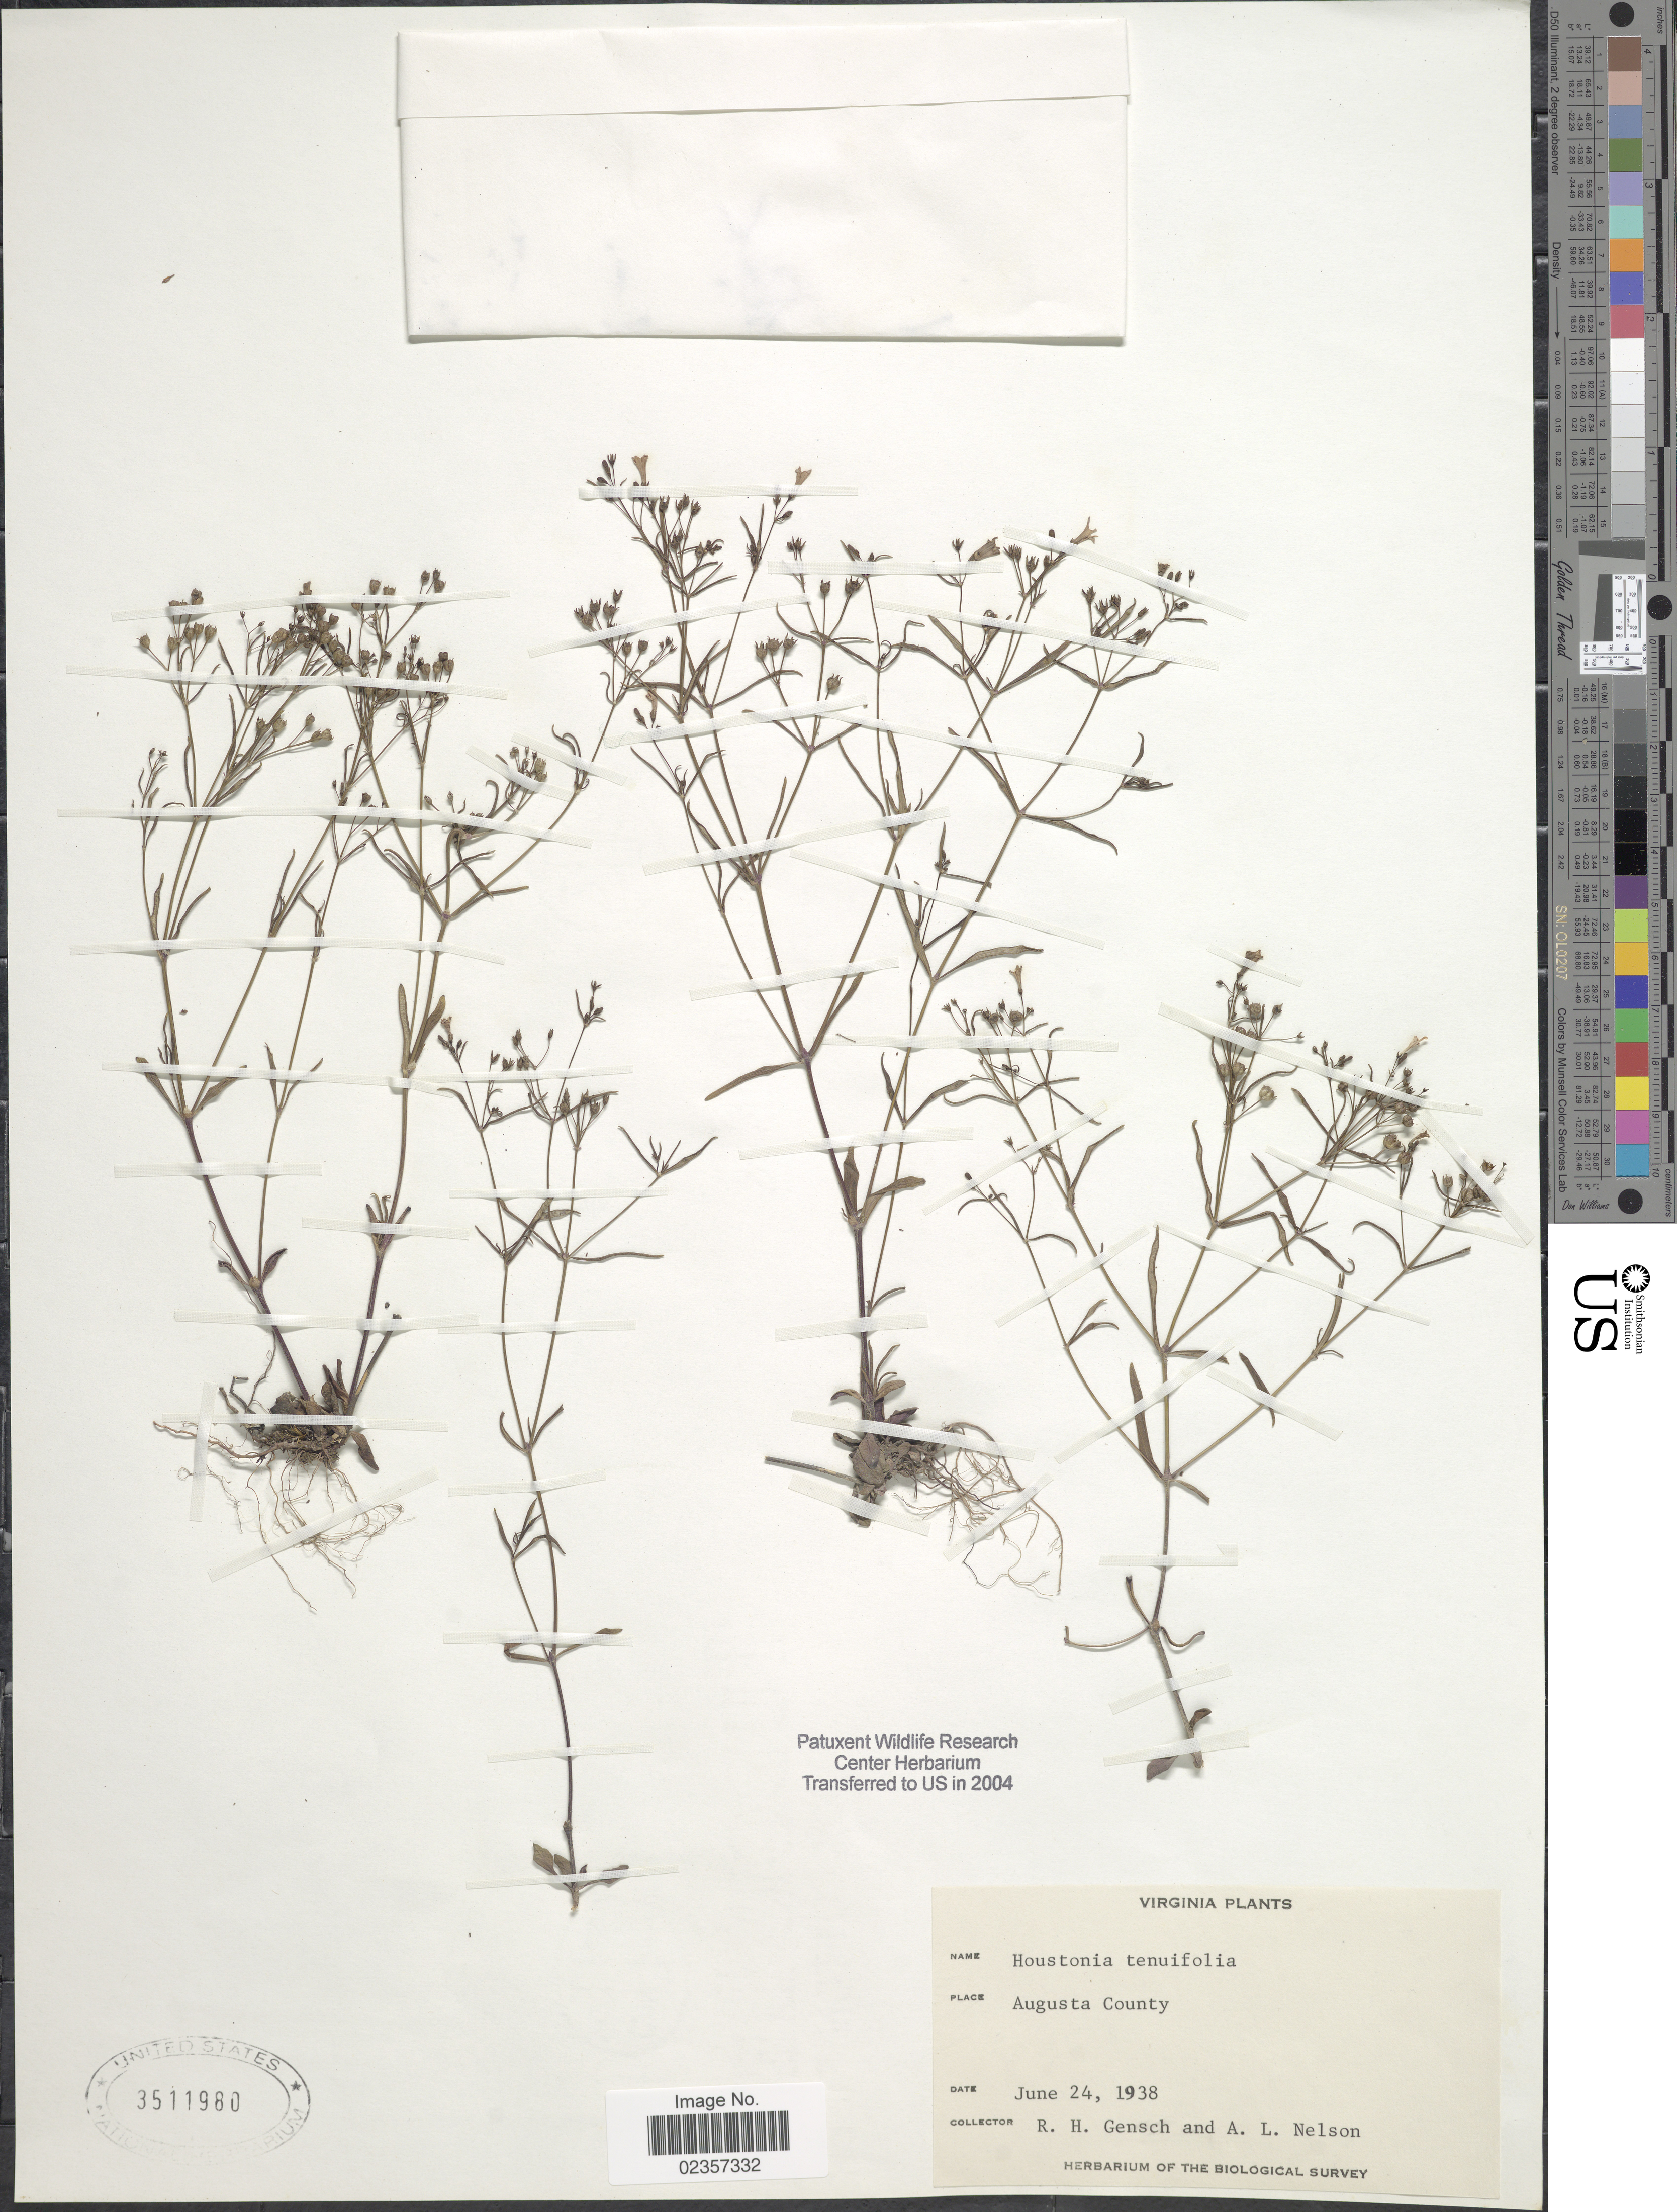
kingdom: Plantae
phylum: Tracheophyta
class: Magnoliopsida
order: Gentianales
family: Rubiaceae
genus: Houstonia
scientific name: Houstonia longifolia var. tenuifolia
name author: (Nutt.) Alph. Wood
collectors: R. Gensch & A. L. Nelson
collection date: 1938-06-24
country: United States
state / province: Virginia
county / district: Augusta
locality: Augusta County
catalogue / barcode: US 3511980